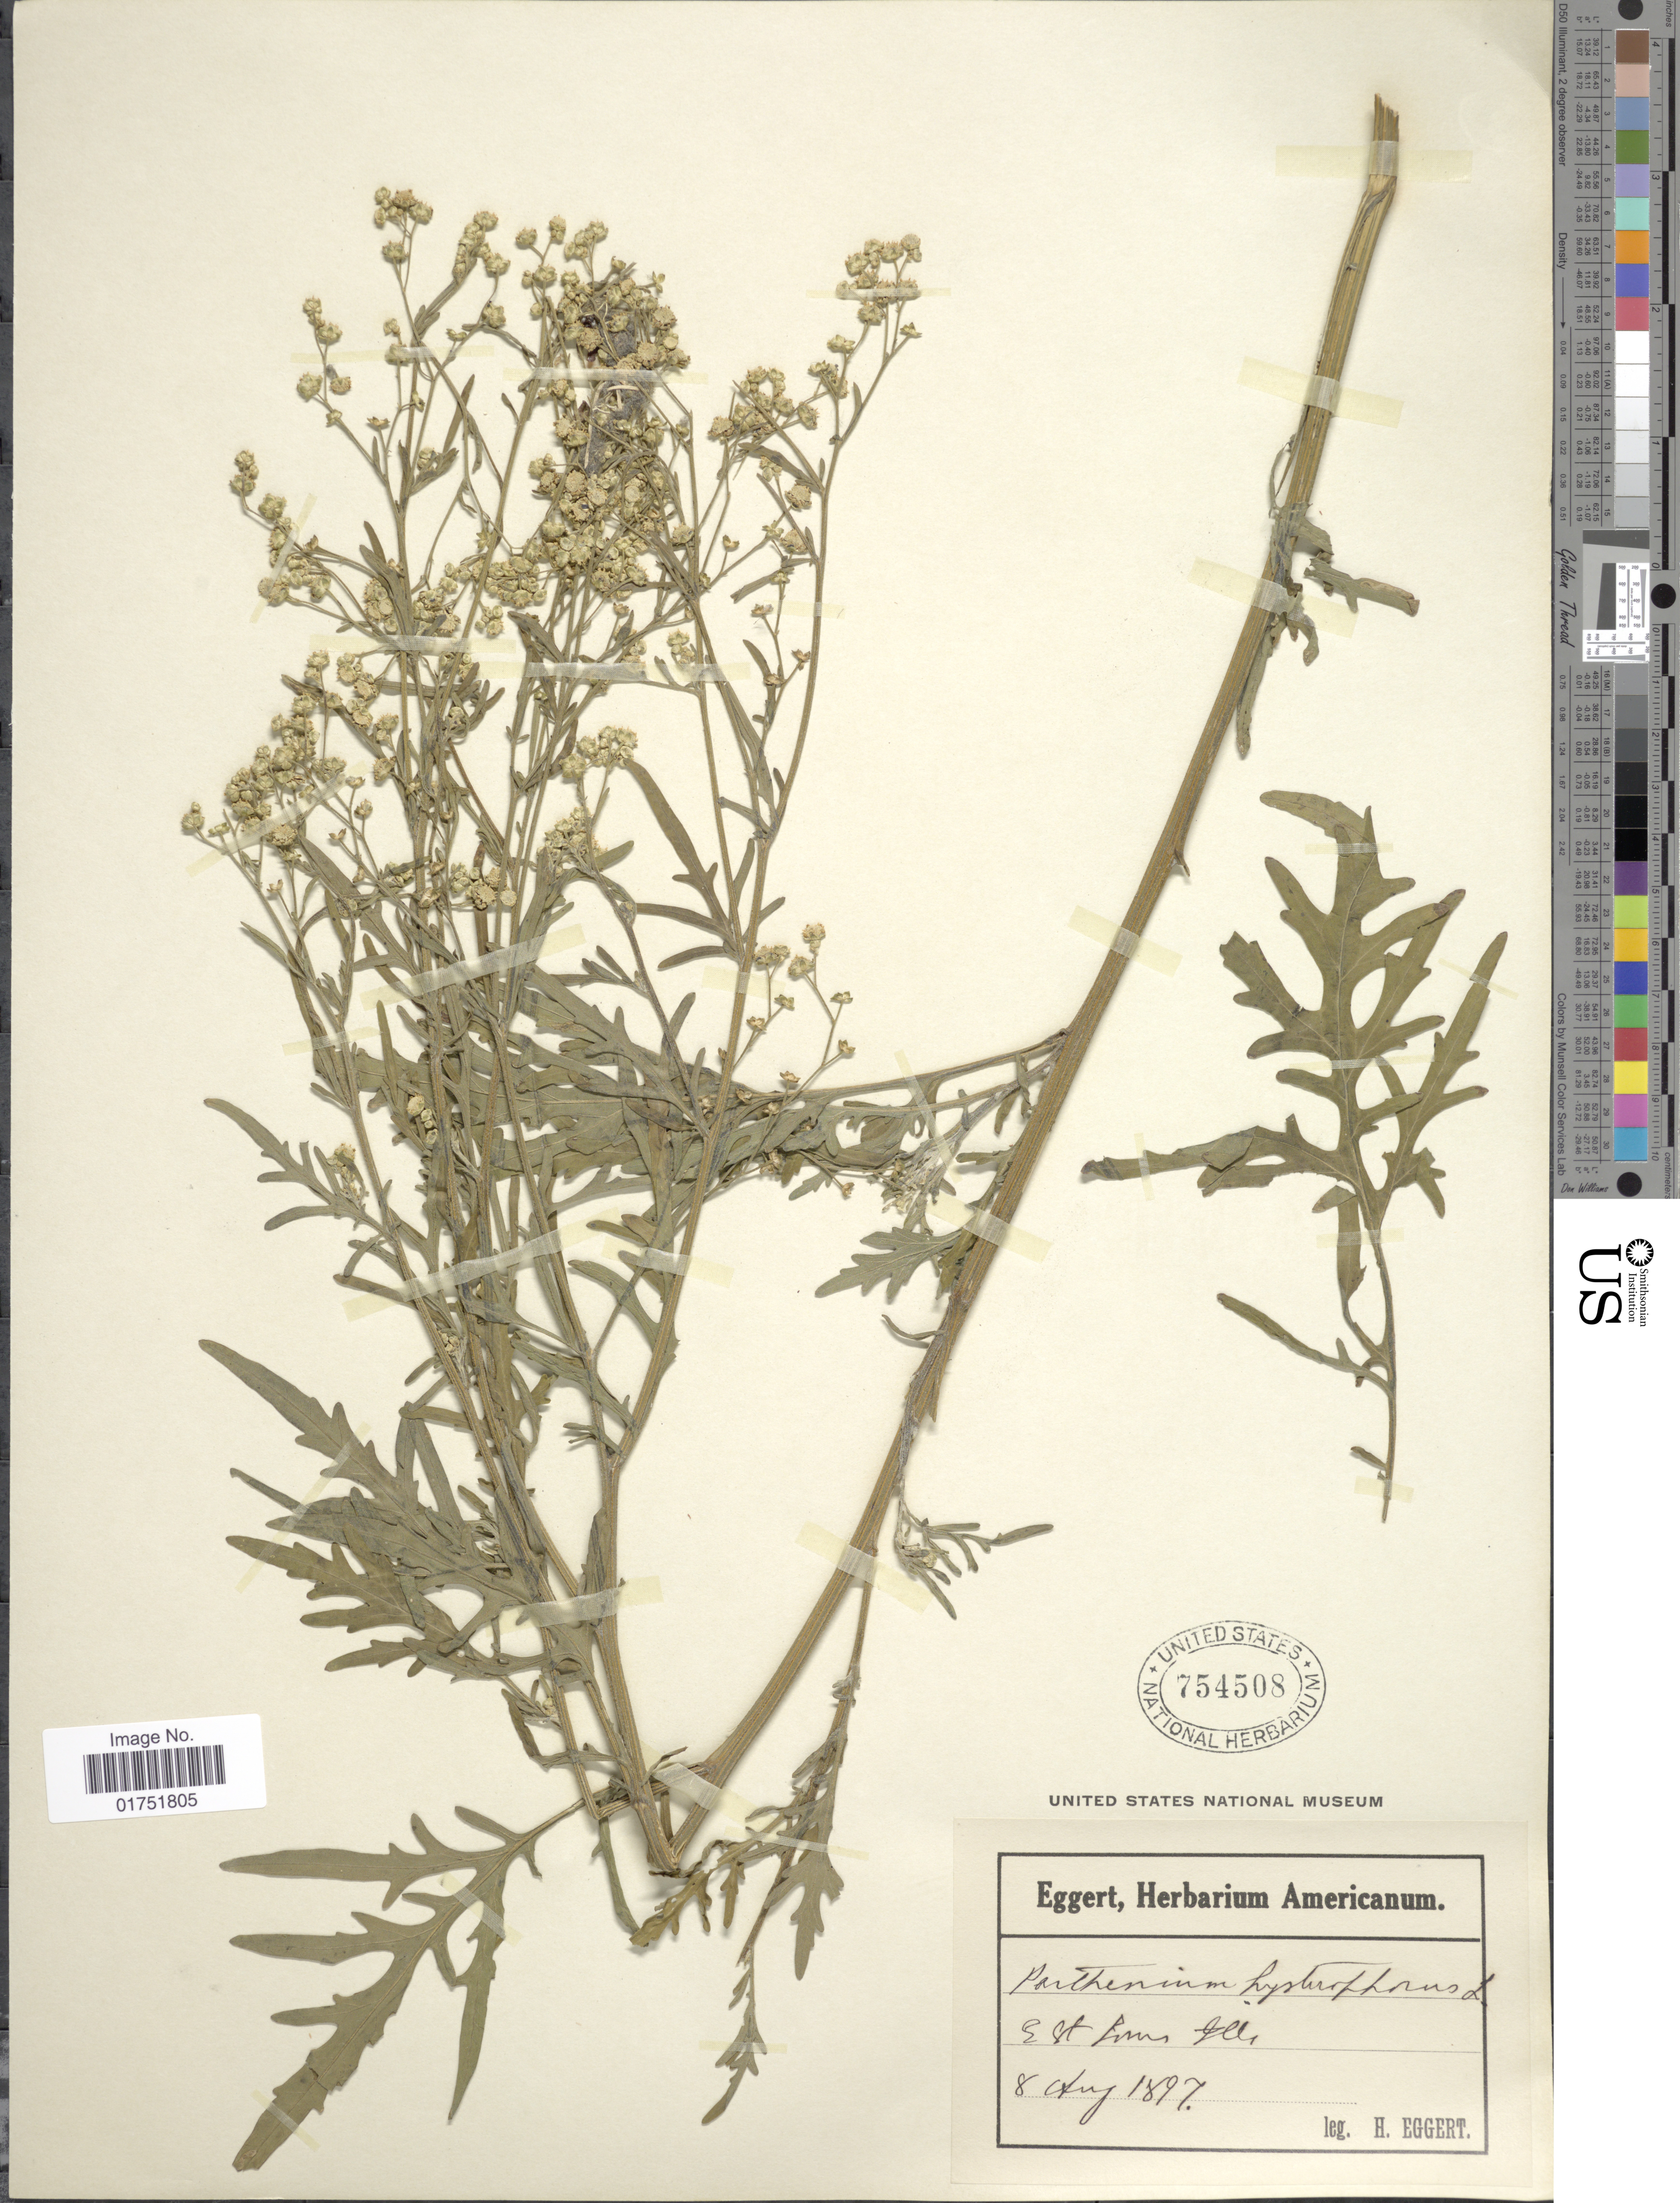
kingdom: Plantae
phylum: Tracheophyta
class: Magnoliopsida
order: Asterales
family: Asteraceae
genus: Parthenium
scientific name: Parthenium hysterophorus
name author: L.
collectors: H. Eggert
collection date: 1897-08-08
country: United States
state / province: Illinois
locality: E. St. Louis, Ills.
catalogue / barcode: US 754508